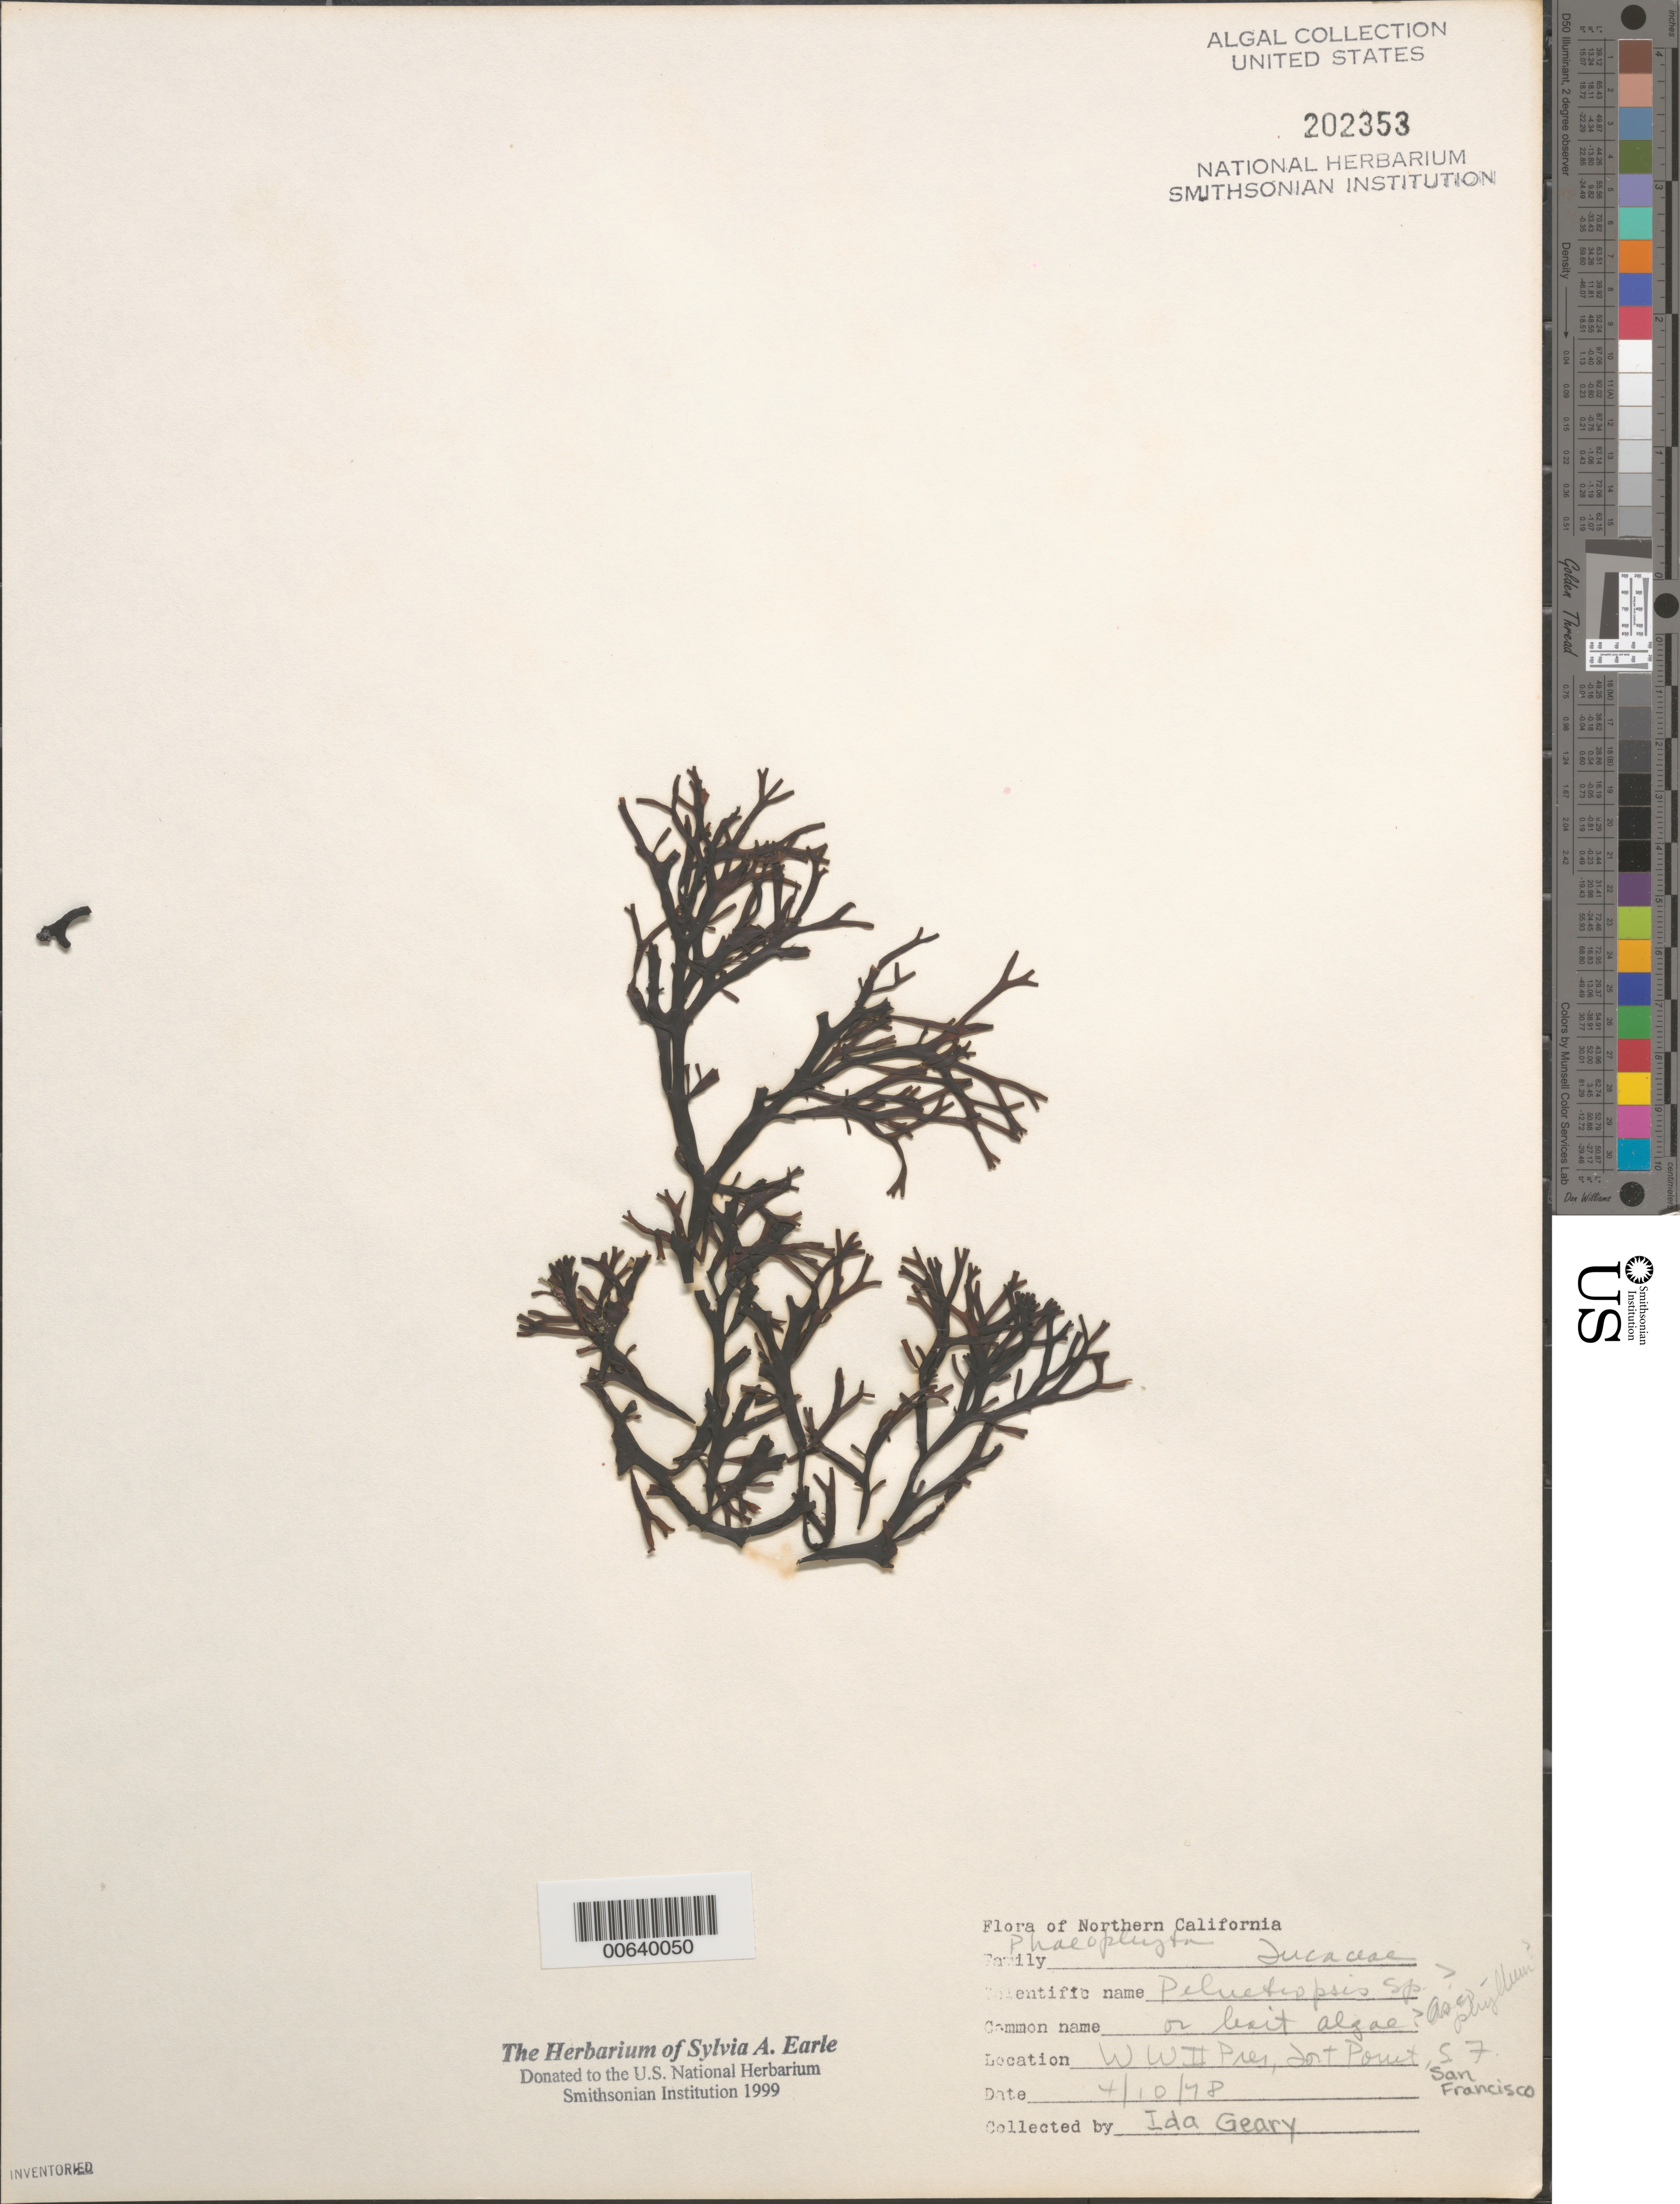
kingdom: Chromista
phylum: Ochrophyta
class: Phaeophyceae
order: Fucales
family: Fucaceae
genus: Pelvetiopsis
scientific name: Pelvetiopsis sp.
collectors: I. Geary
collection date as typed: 10 Apr 1978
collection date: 1978-04-10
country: United States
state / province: California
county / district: San Francisco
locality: San Francisco, Fort Point, World War II Pier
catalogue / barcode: US 202353